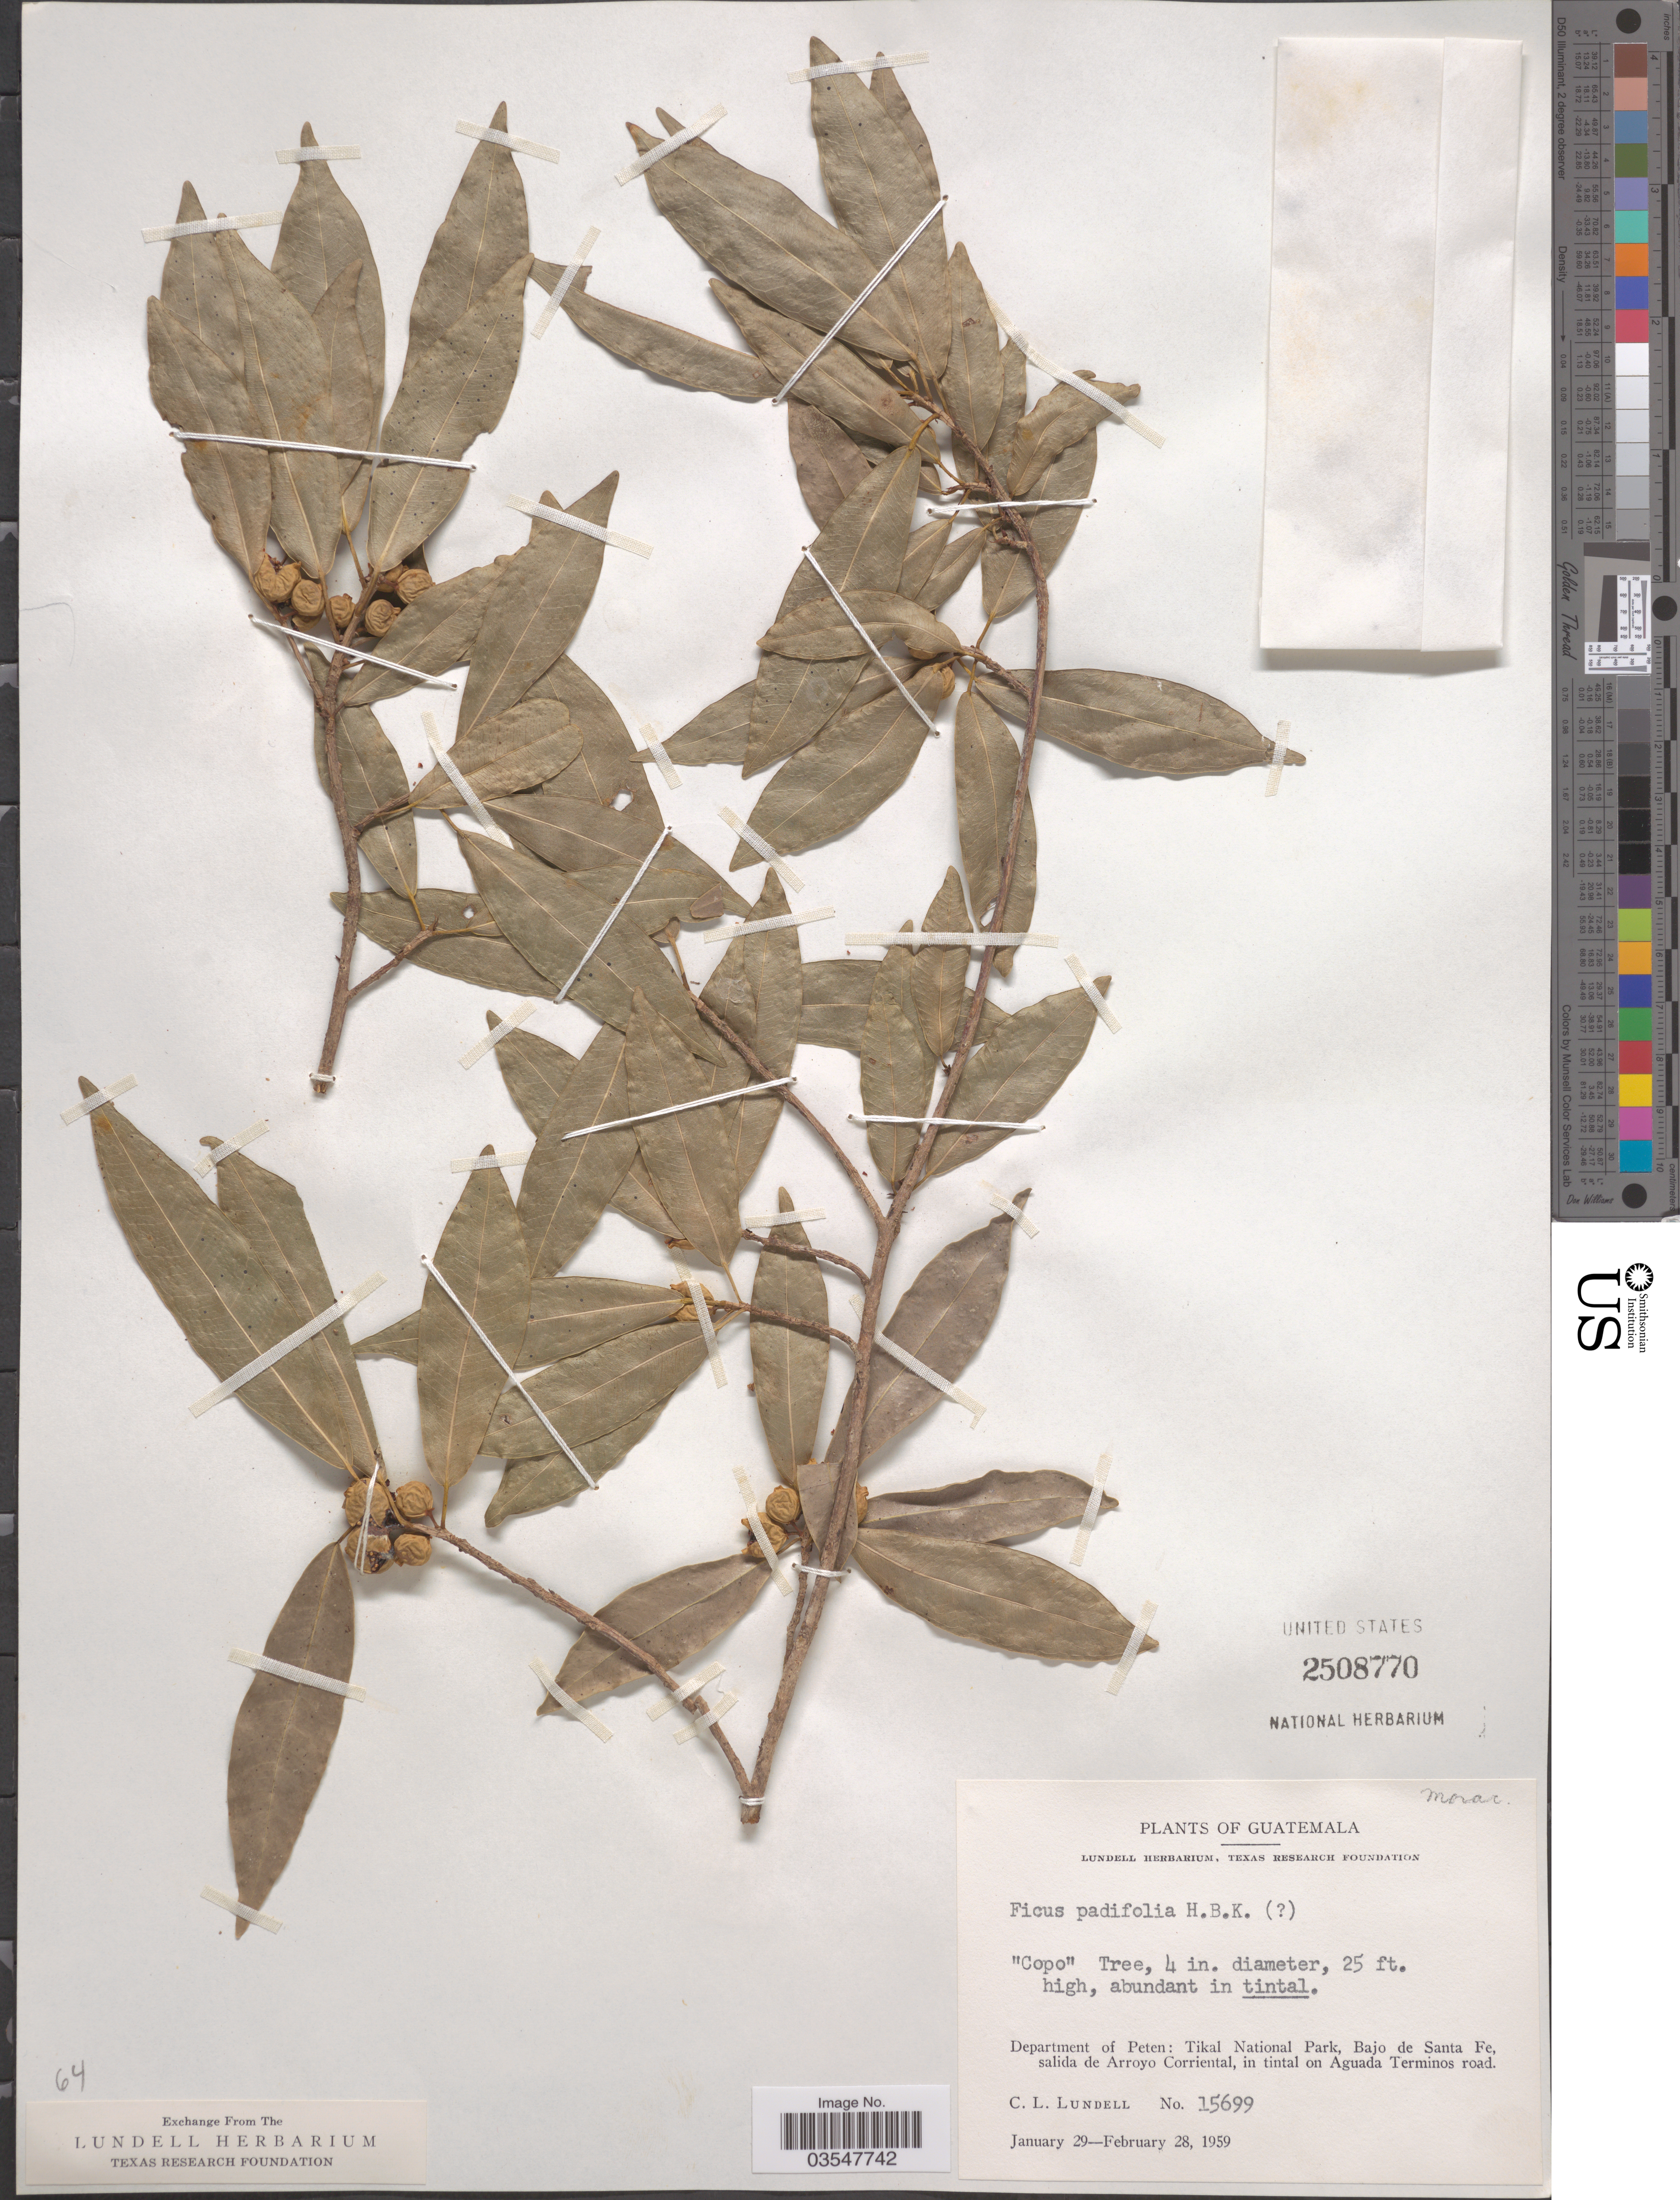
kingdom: Plantae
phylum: Tracheophyta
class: Magnoliopsida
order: Rosales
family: Moraceae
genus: Ficus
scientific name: Ficus pertusa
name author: L. f.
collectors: C. L. Lundell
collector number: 15699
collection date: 1959-01-29/1959-02-28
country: Guatemala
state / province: El Peten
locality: Department of Peten: Tikal National Park, Bajo de Santa Fe, salida de Arroyo Corriental, in tintal on Aguada Terminos road.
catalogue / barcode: US 2508770